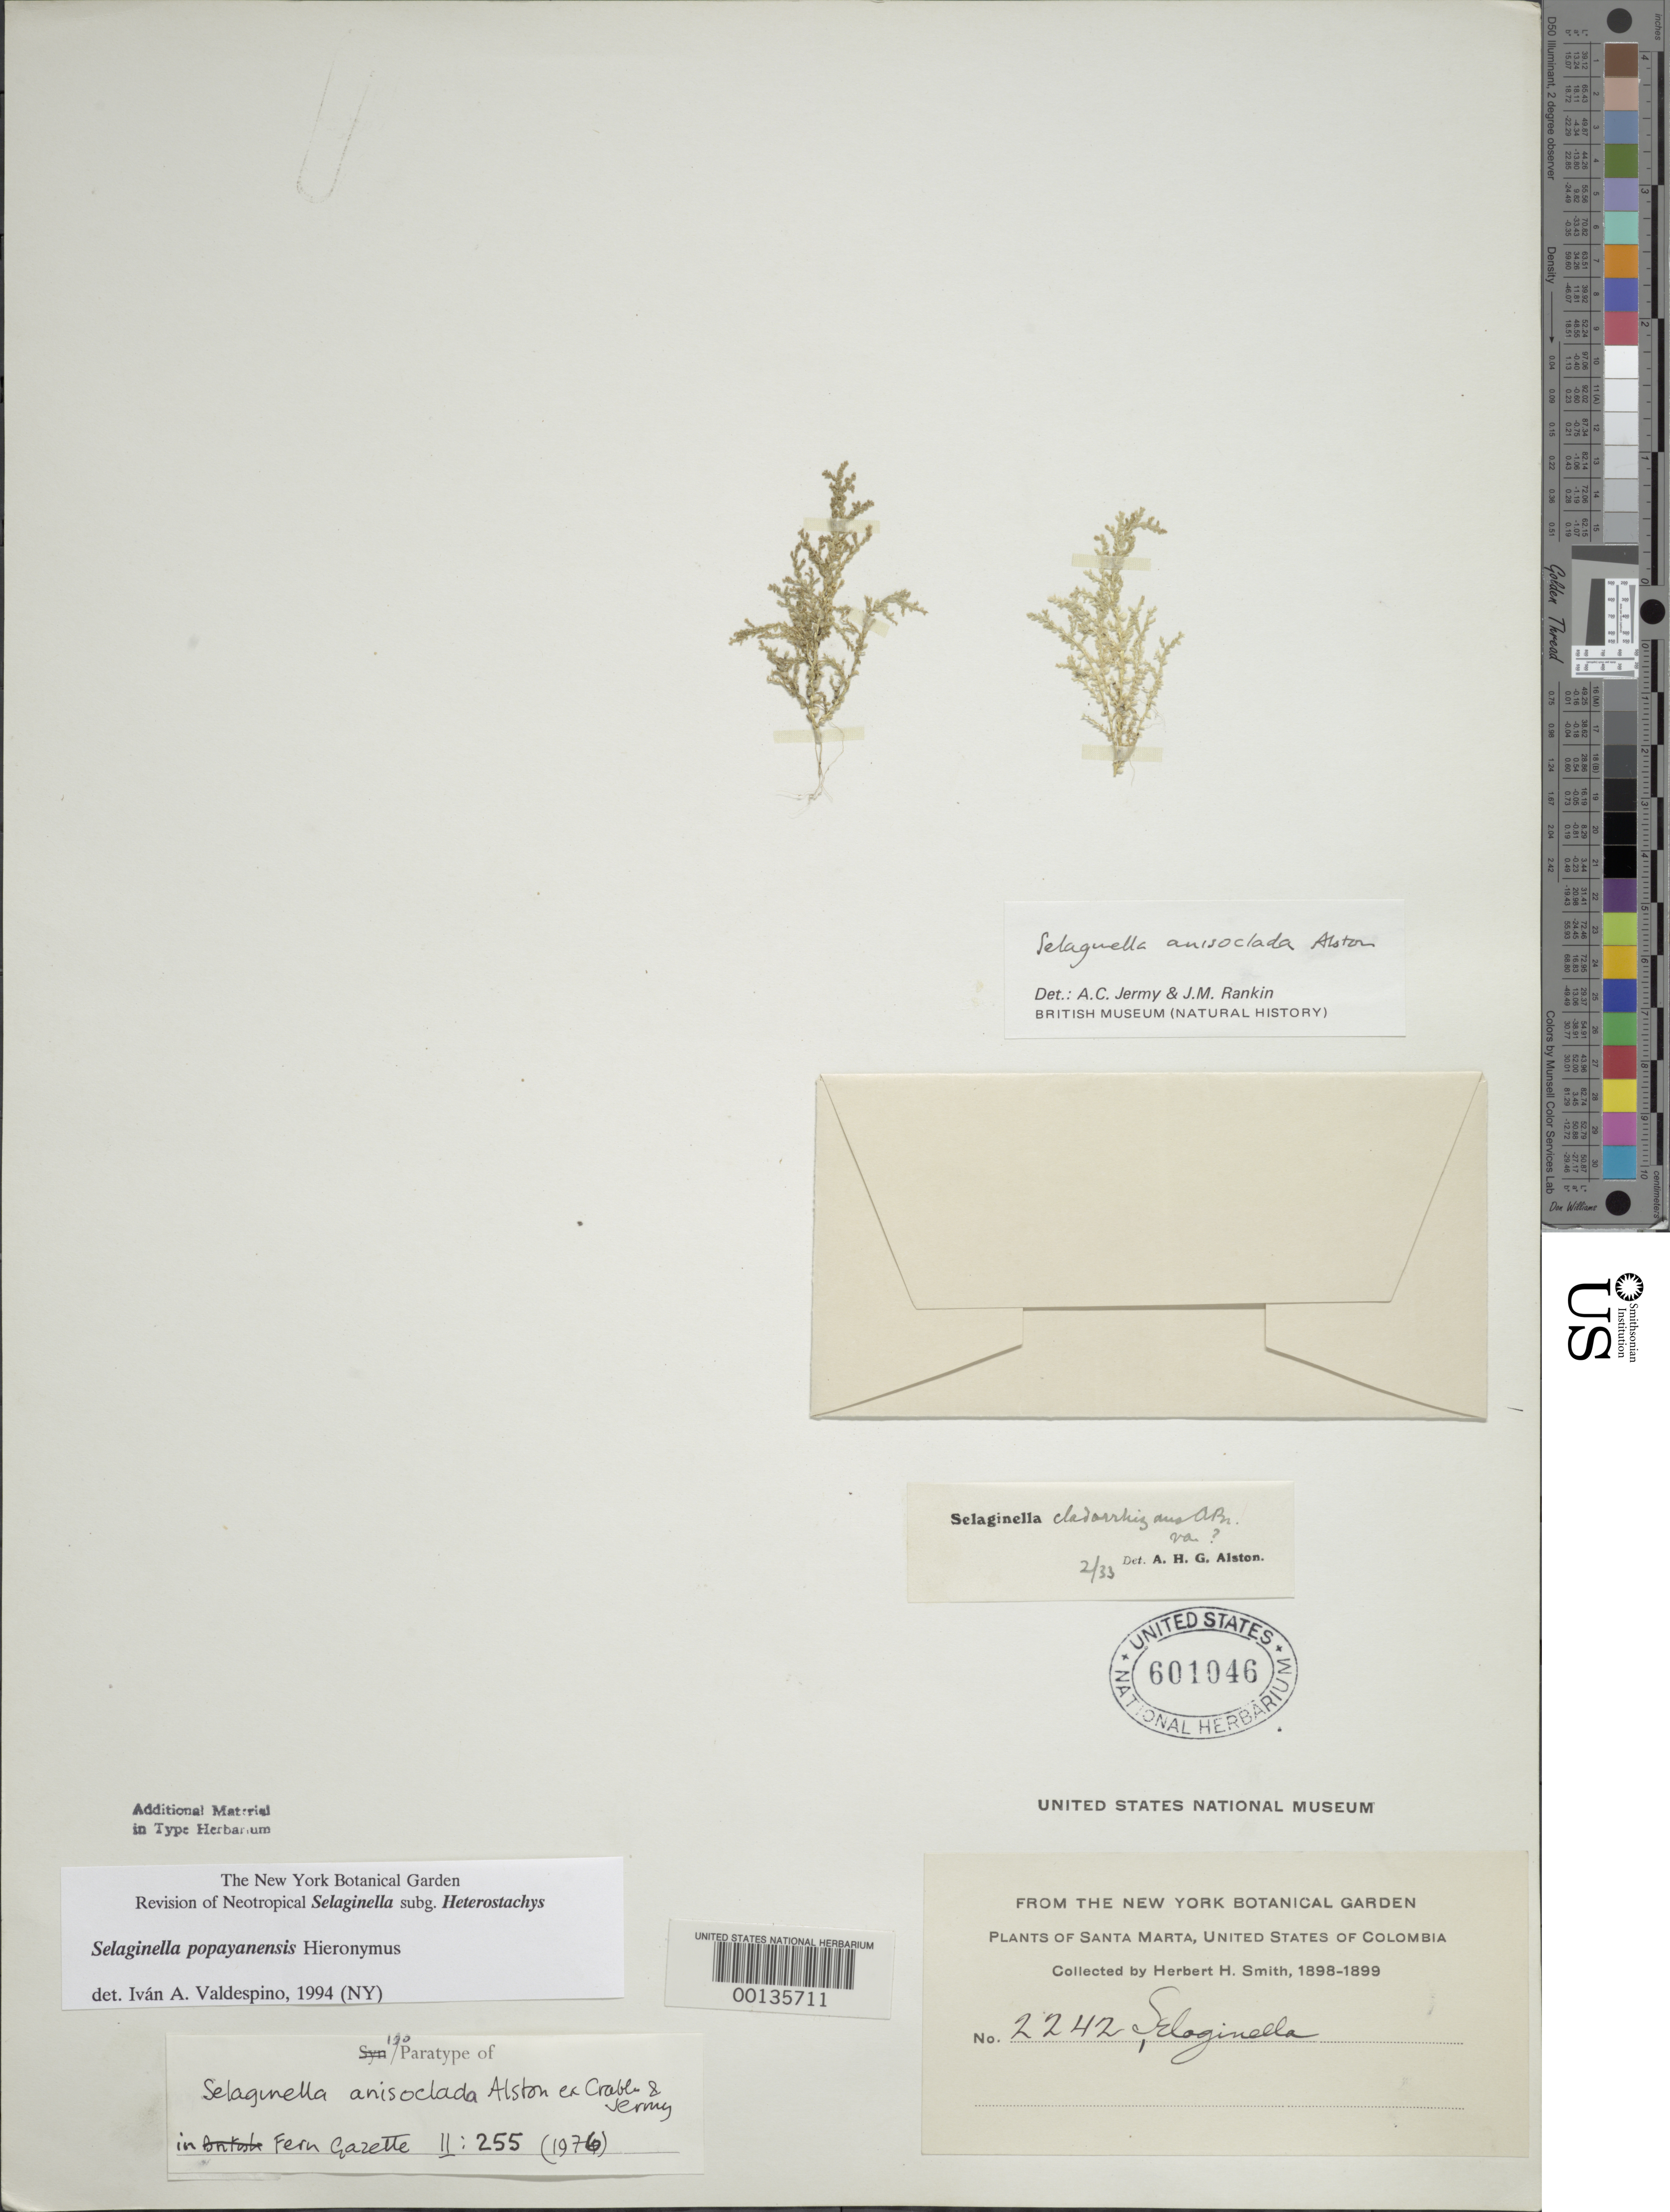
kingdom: Plantae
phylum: Tracheophyta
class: Lycopodiopsida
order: Selaginellales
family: Selaginellaceae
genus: Selaginella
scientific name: Selaginella popayanensis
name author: Hieron.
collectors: Herbert H. Smith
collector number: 2242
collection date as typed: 1898 to -- -- 1899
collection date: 1898/1899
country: Colombia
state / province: Magdalena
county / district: Santa Marta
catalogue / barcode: US 601046